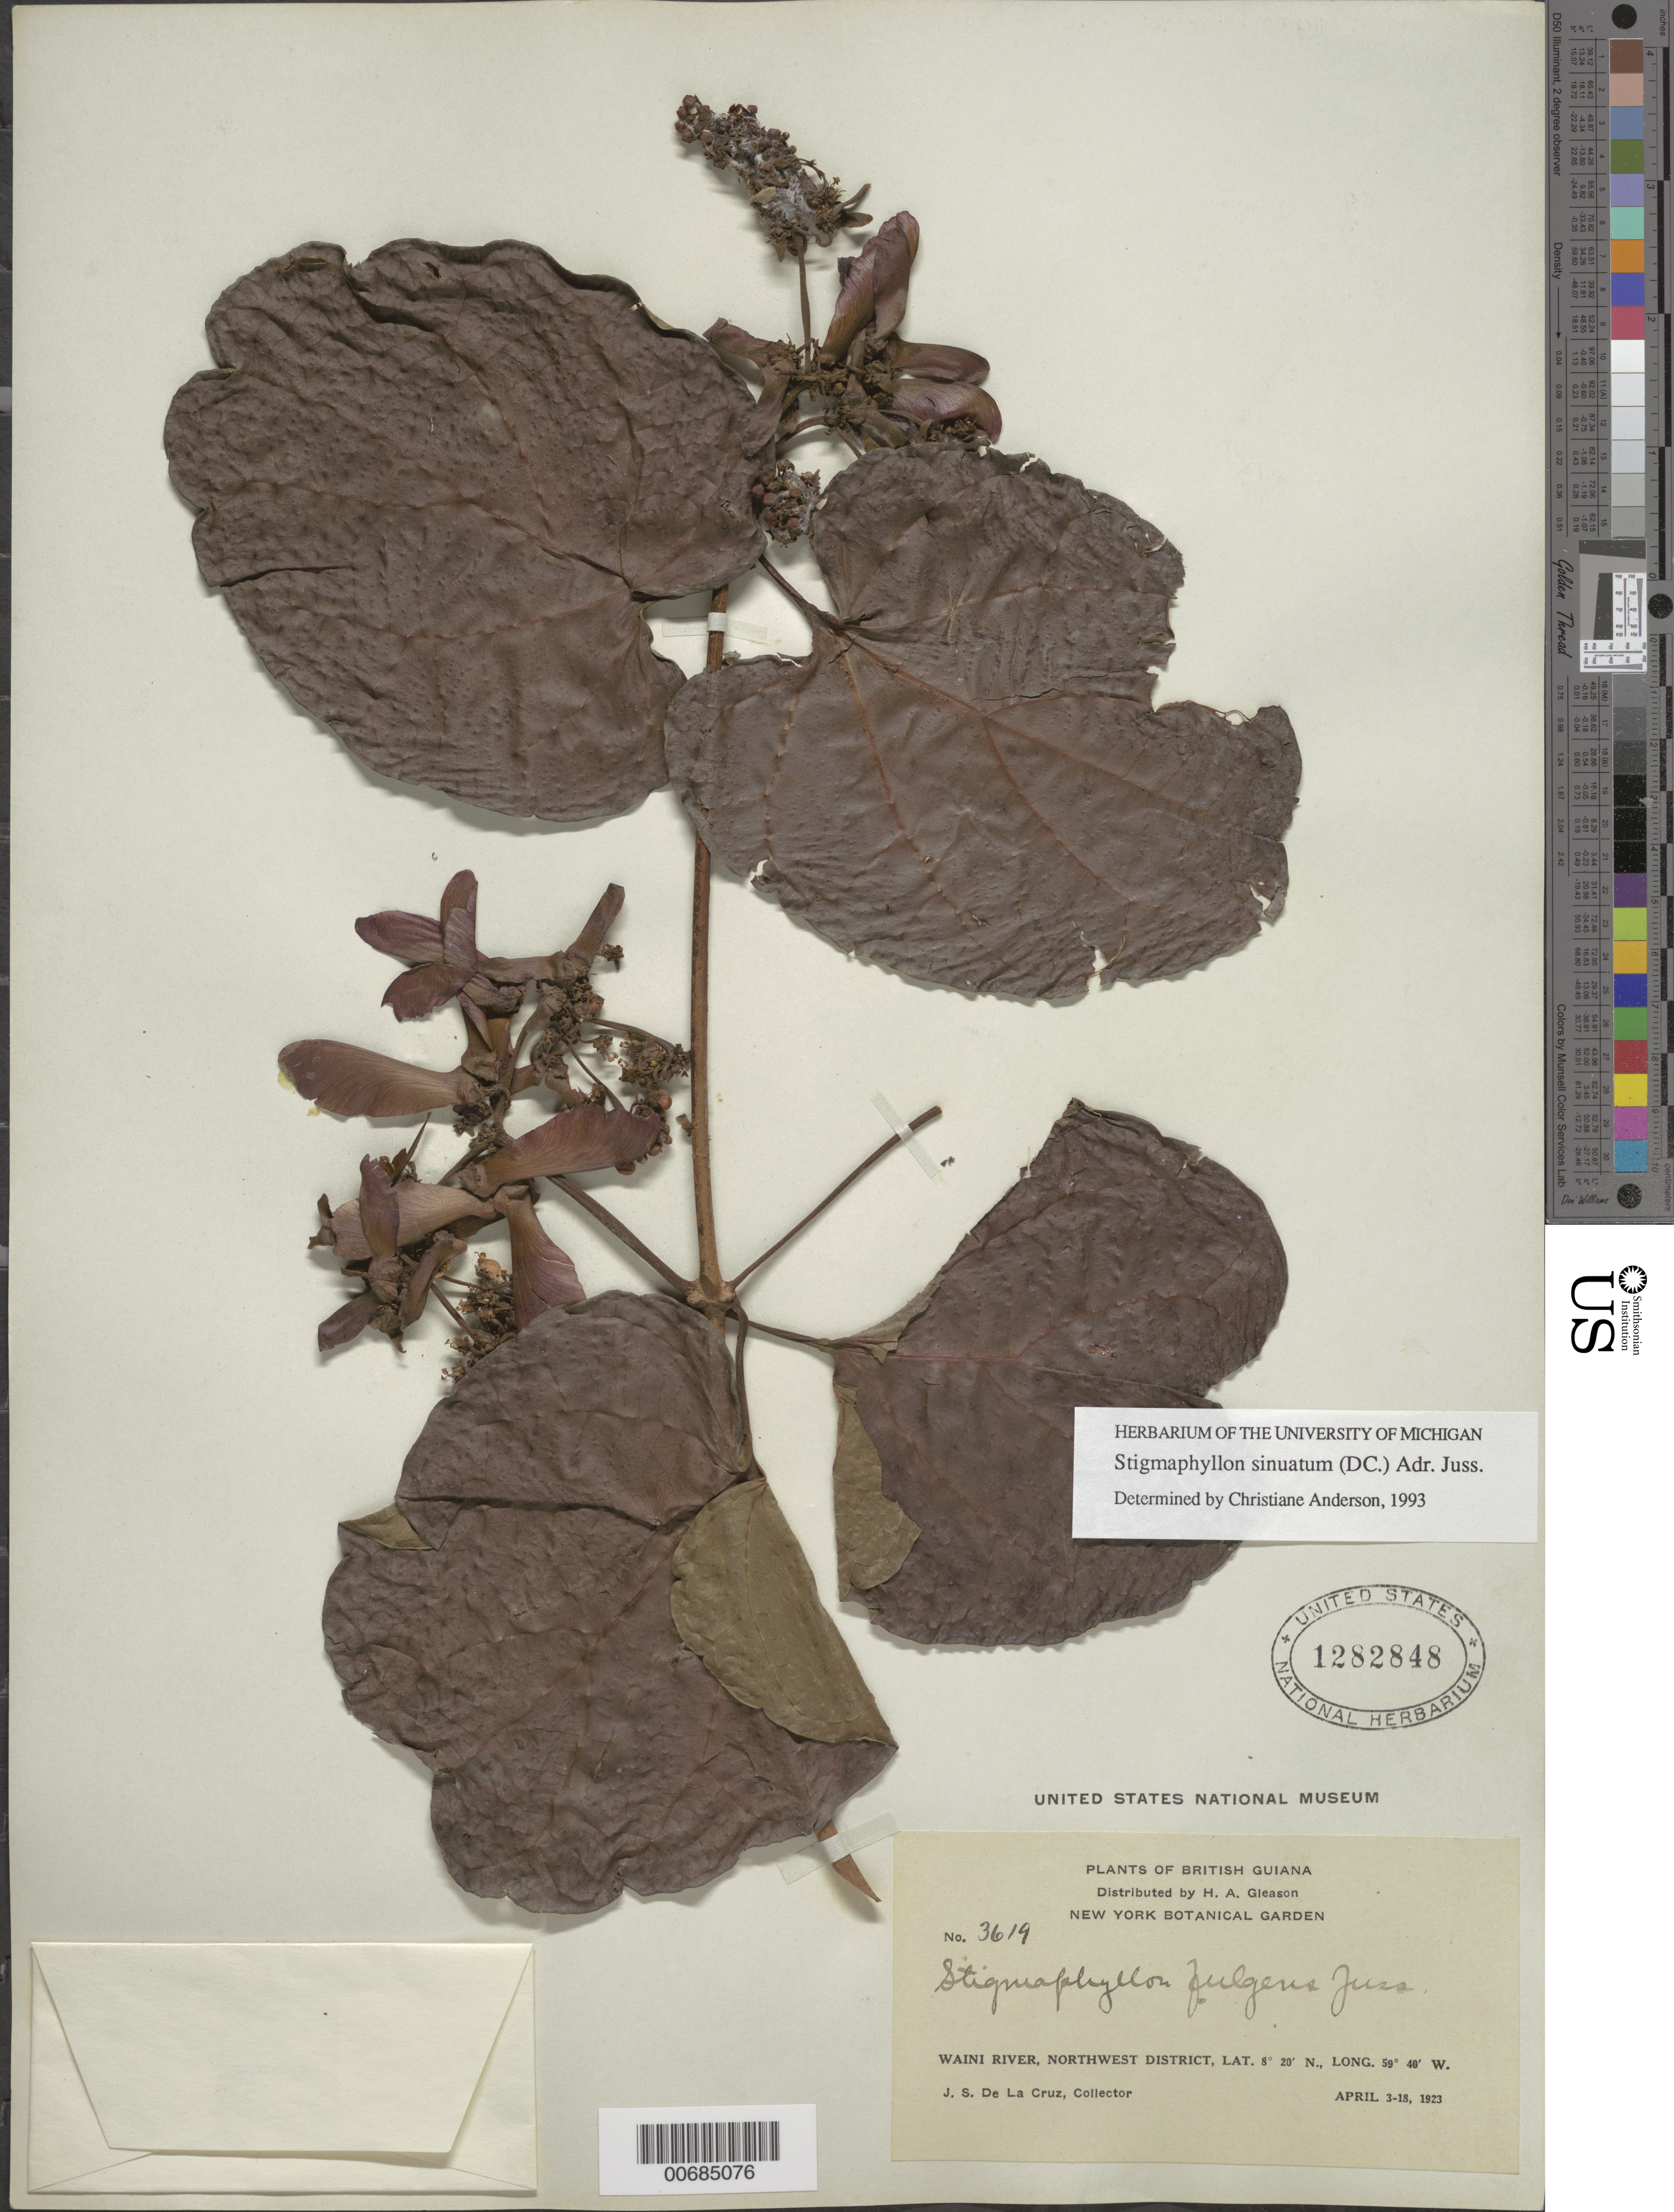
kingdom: Plantae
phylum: Tracheophyta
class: Magnoliopsida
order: Malpighiales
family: Malpighiaceae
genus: Stigmaphyllon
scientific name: Stigmaphyllon sinuatum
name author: (DC.) A. Juss.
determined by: Anderson, C.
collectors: J. S. de la Cruz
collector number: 3619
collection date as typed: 3-Apr-23 to 18-Apr-23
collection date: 1923-04-03/1923-04-18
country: Guyana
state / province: Barima-Waini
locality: Waini R., NW District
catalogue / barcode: US 1282848